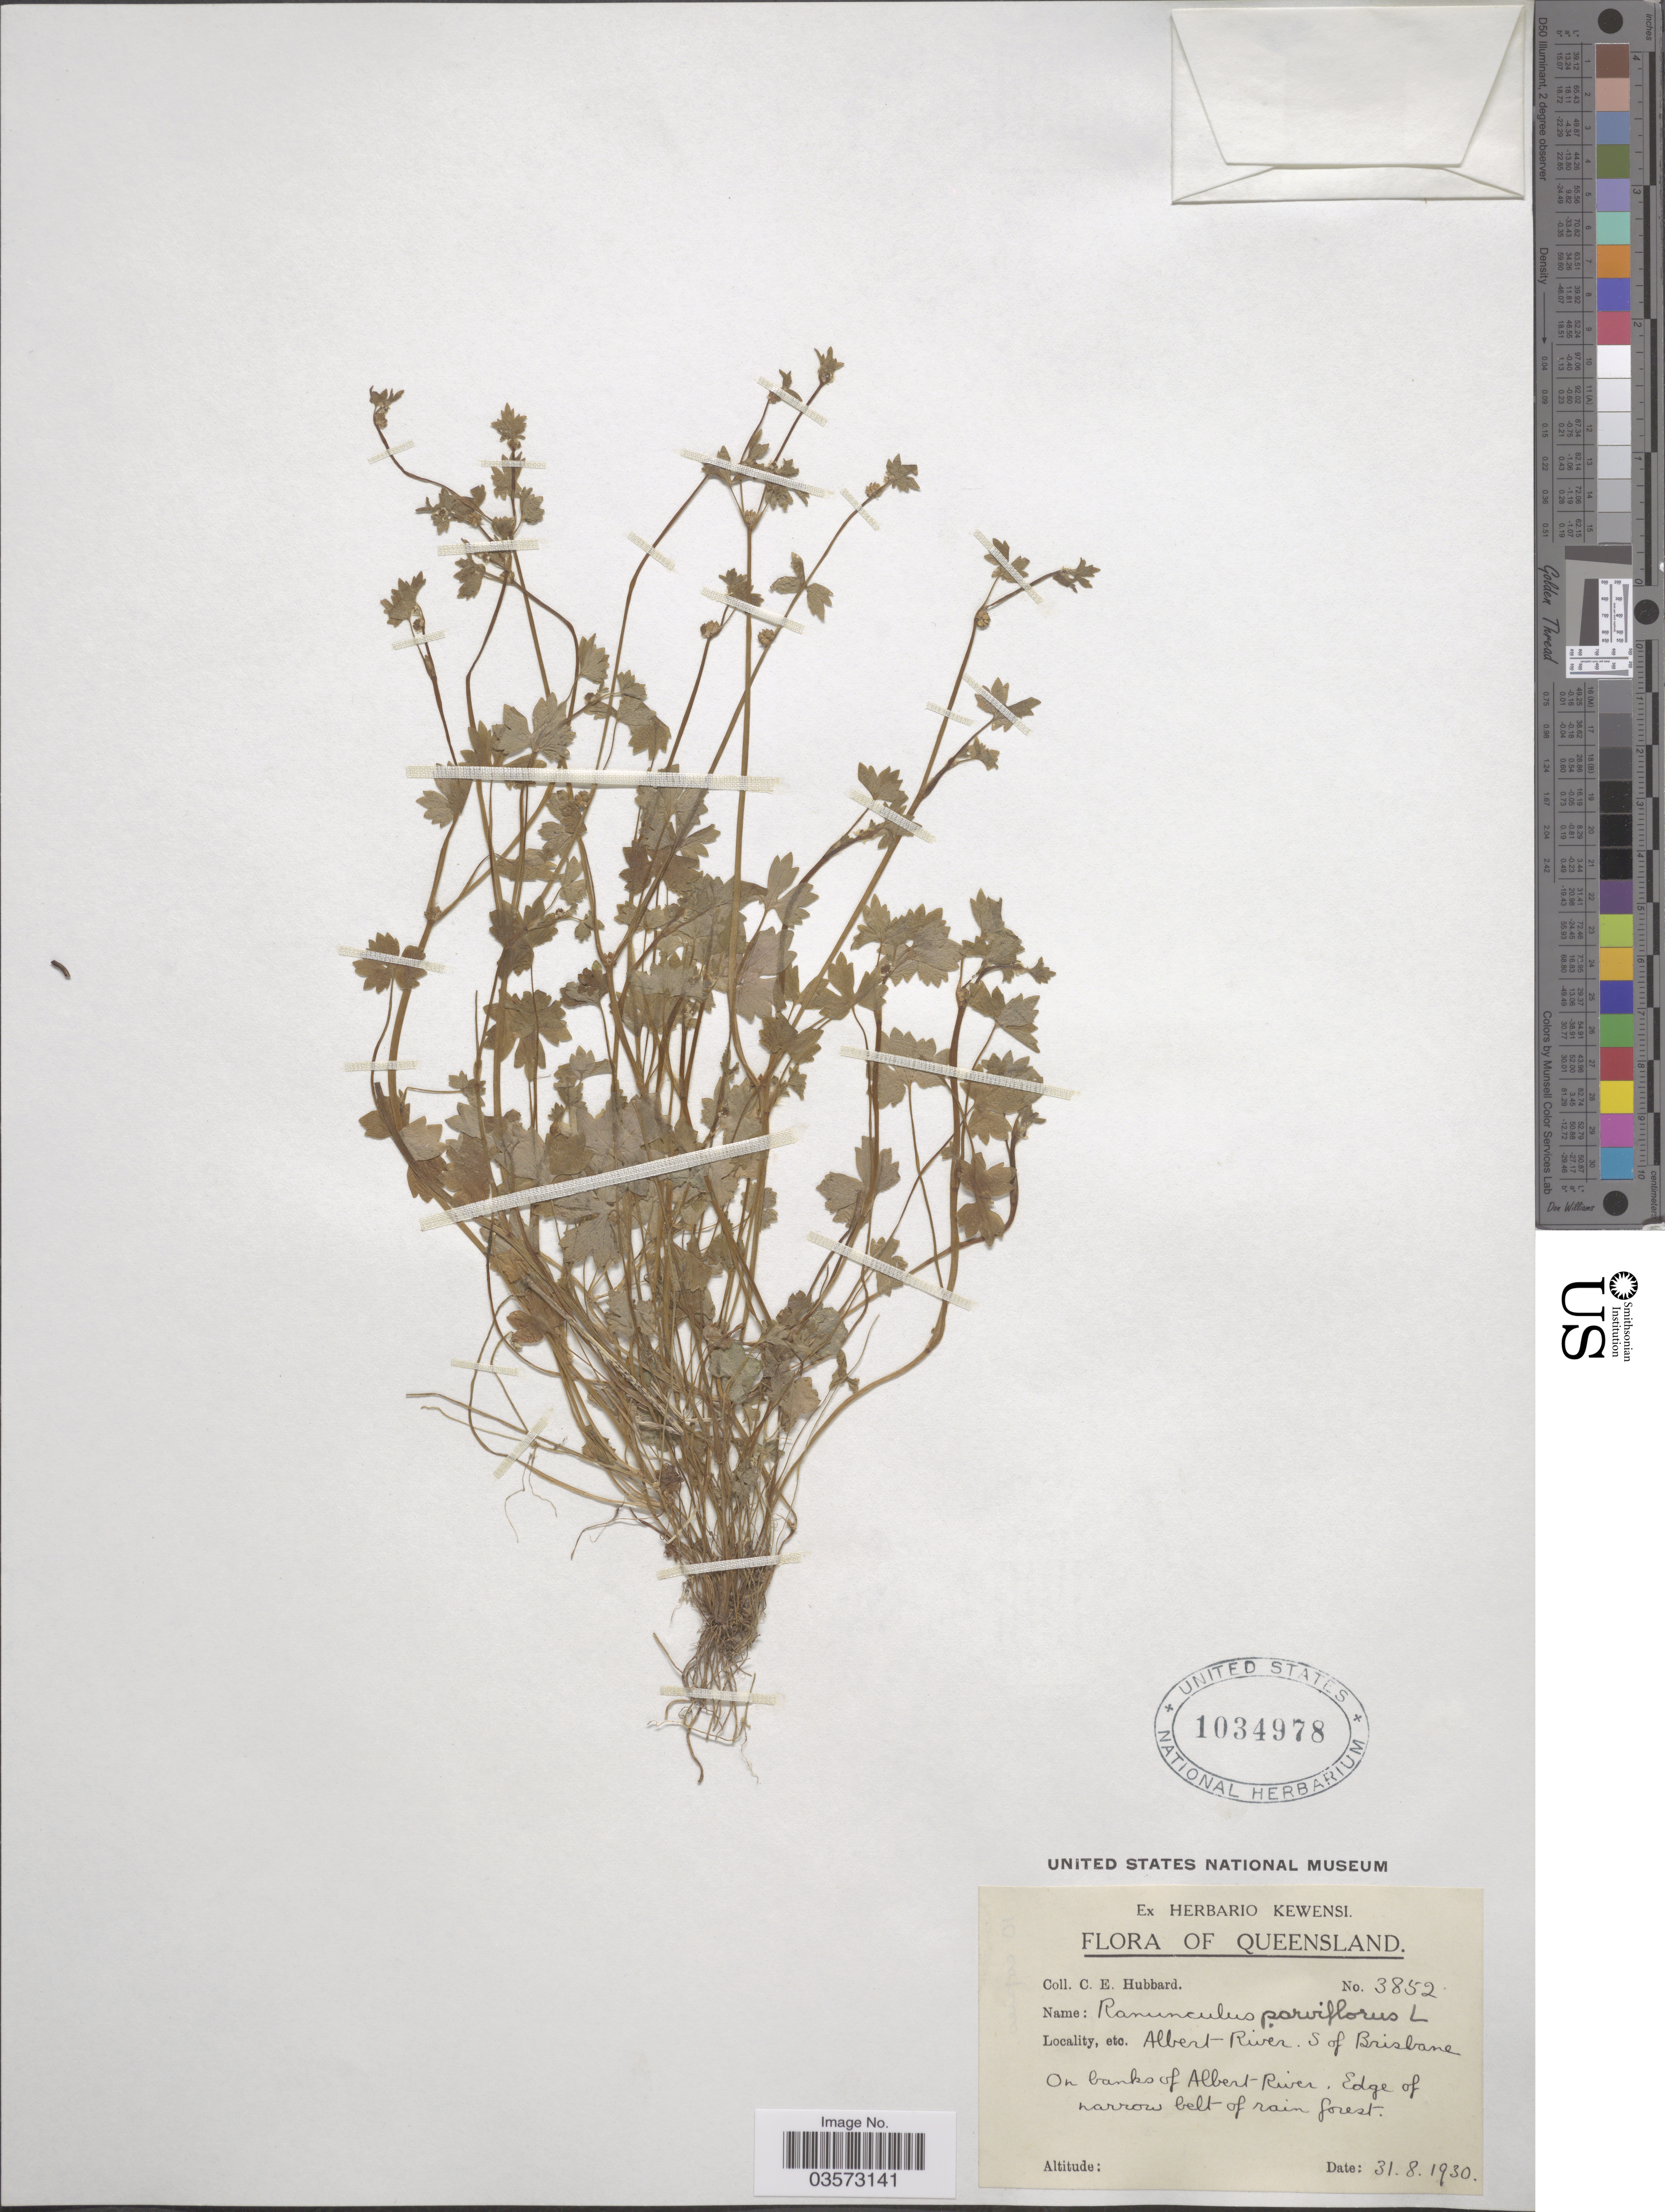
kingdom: Plantae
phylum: Tracheophyta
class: Magnoliopsida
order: Ranunculales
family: Ranunculaceae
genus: Ranunculus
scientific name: Ranunculus parviflorus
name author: L.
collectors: C. E. Hubbard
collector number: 3852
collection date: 1930-08-31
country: Australia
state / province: Queensland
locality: Albert River. S of Brisbane. On banks of Albert River. Edge of narrow belt of rain forest.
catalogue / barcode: US 1034978